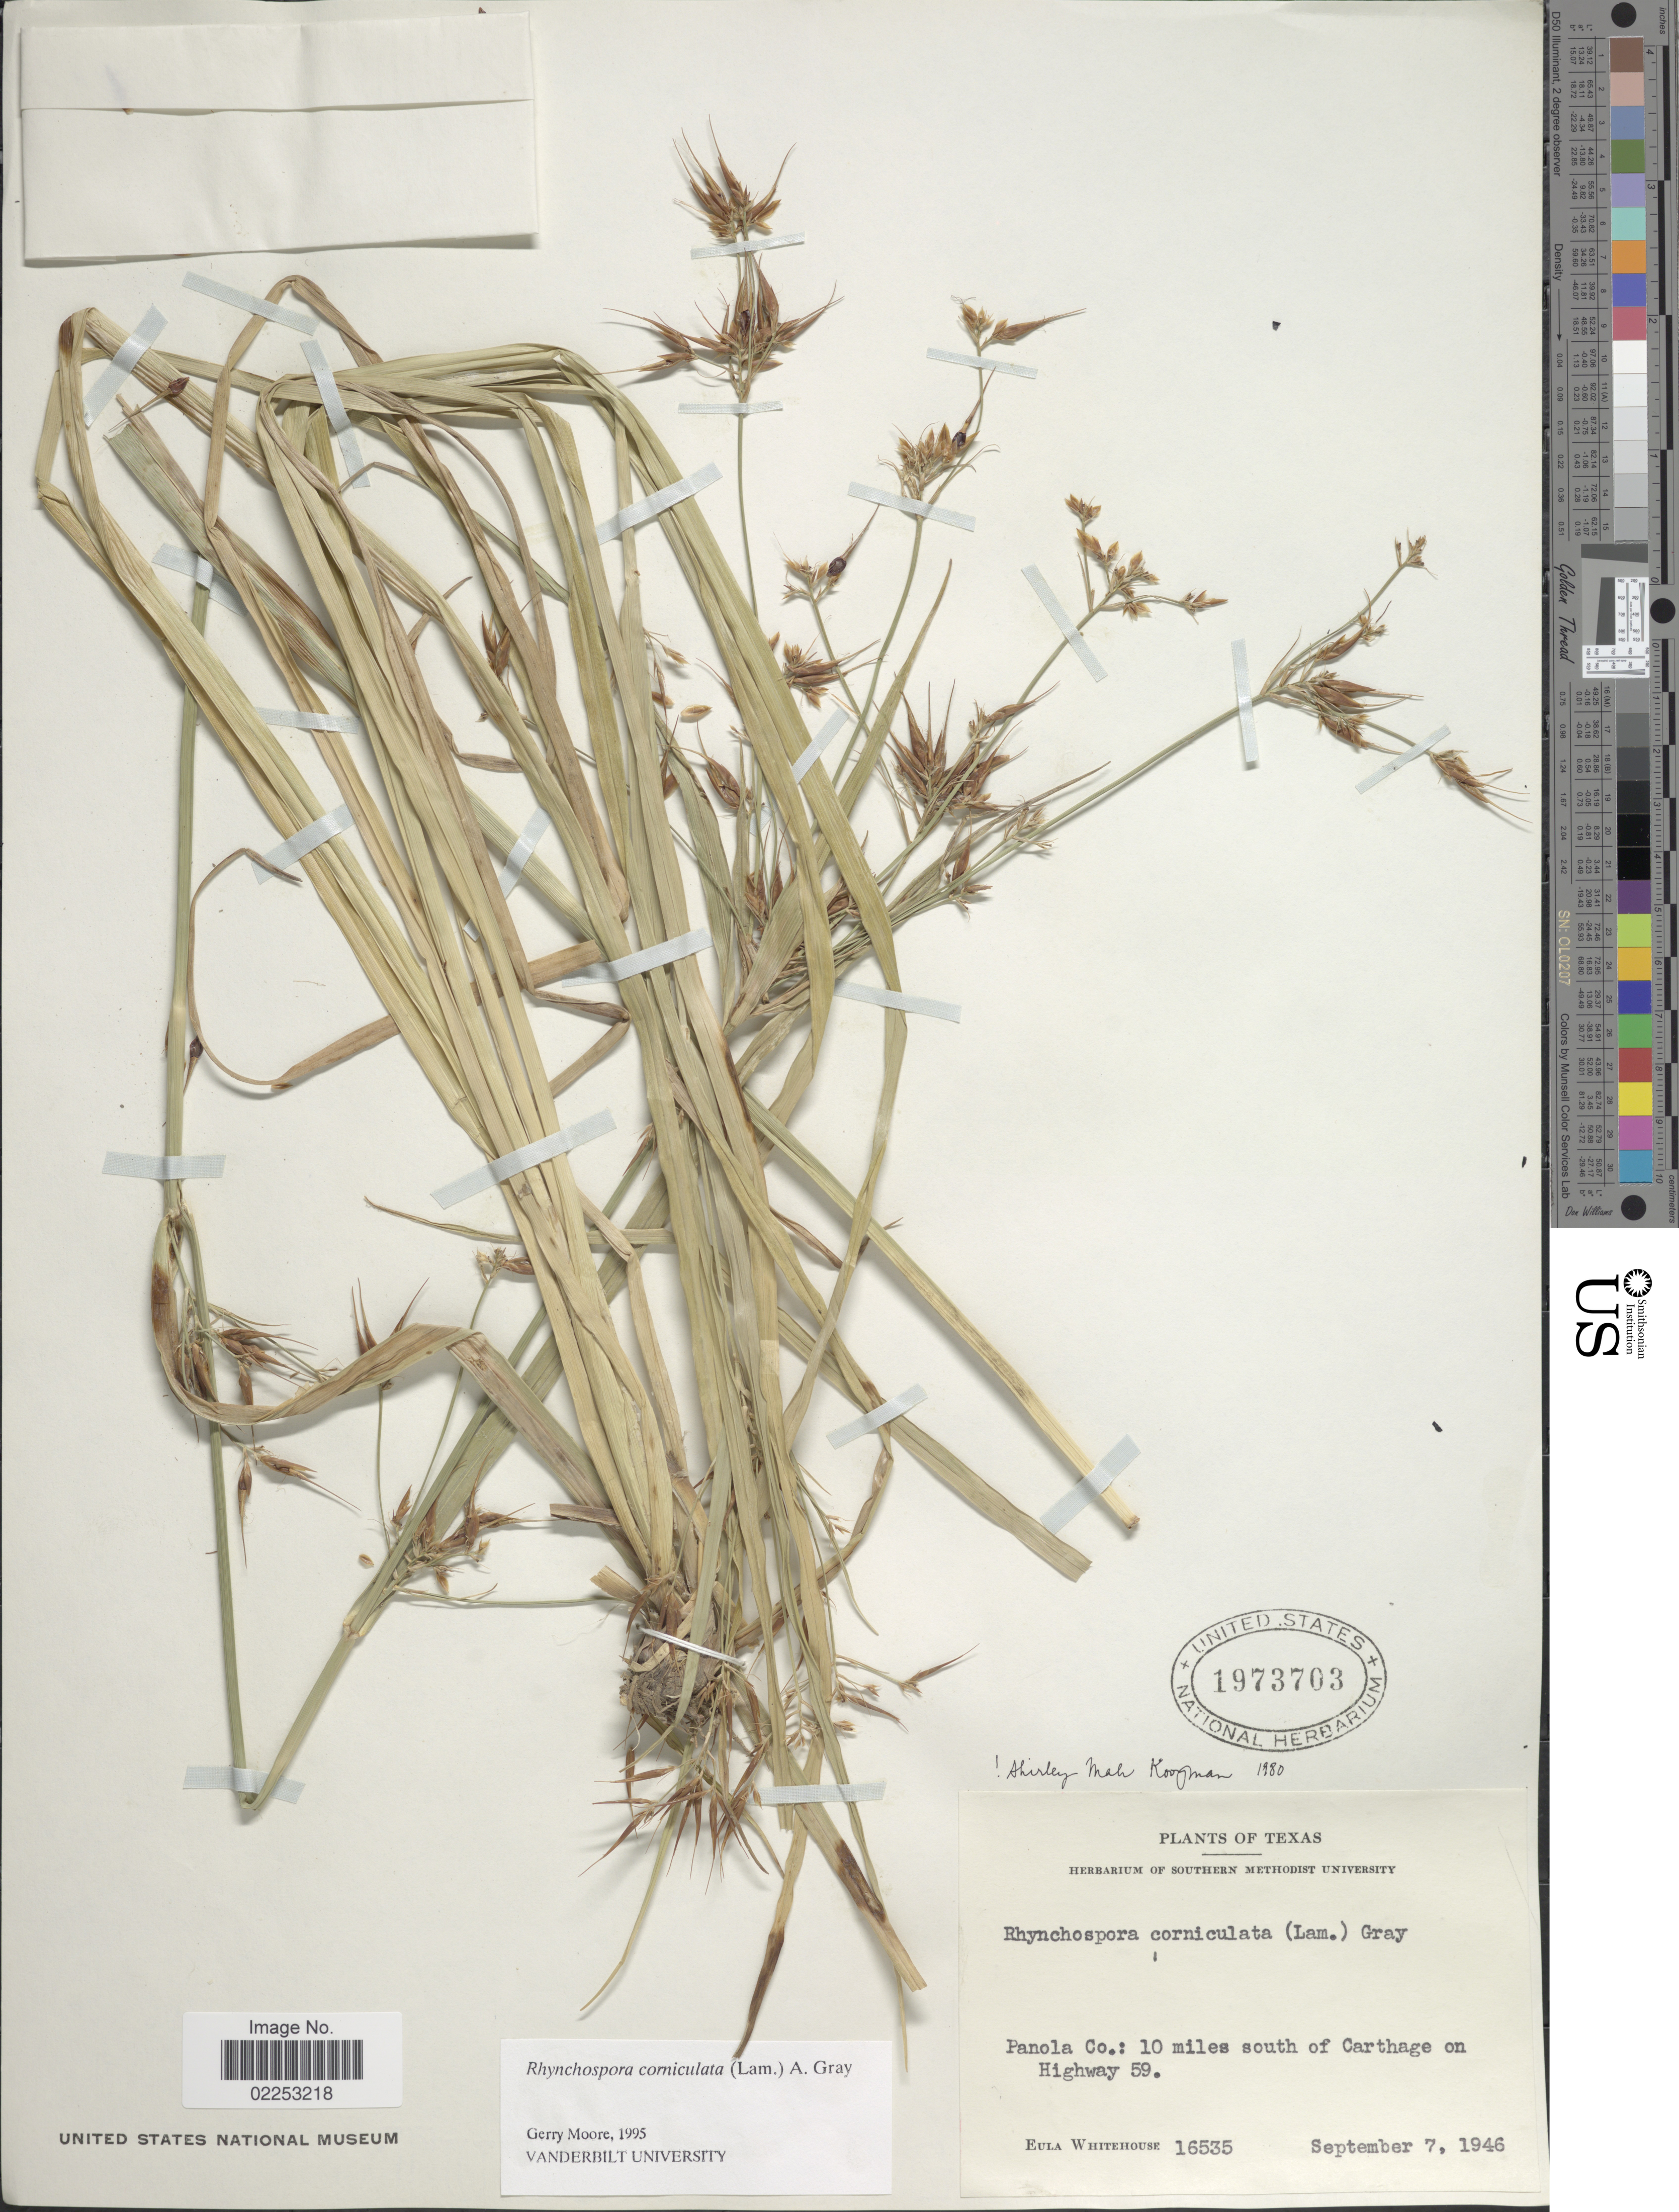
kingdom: Plantae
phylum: Tracheophyta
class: Liliopsida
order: Poales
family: Cyperaceae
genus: Rhynchospora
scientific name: Rhynchospora corniculata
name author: (Lam.) A. Gray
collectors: E. Whitehouse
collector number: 16535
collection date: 1946-09-07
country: United States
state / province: Texas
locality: Panola Co.: 10 miles south of Carthage on Highway 59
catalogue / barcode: US 1973703